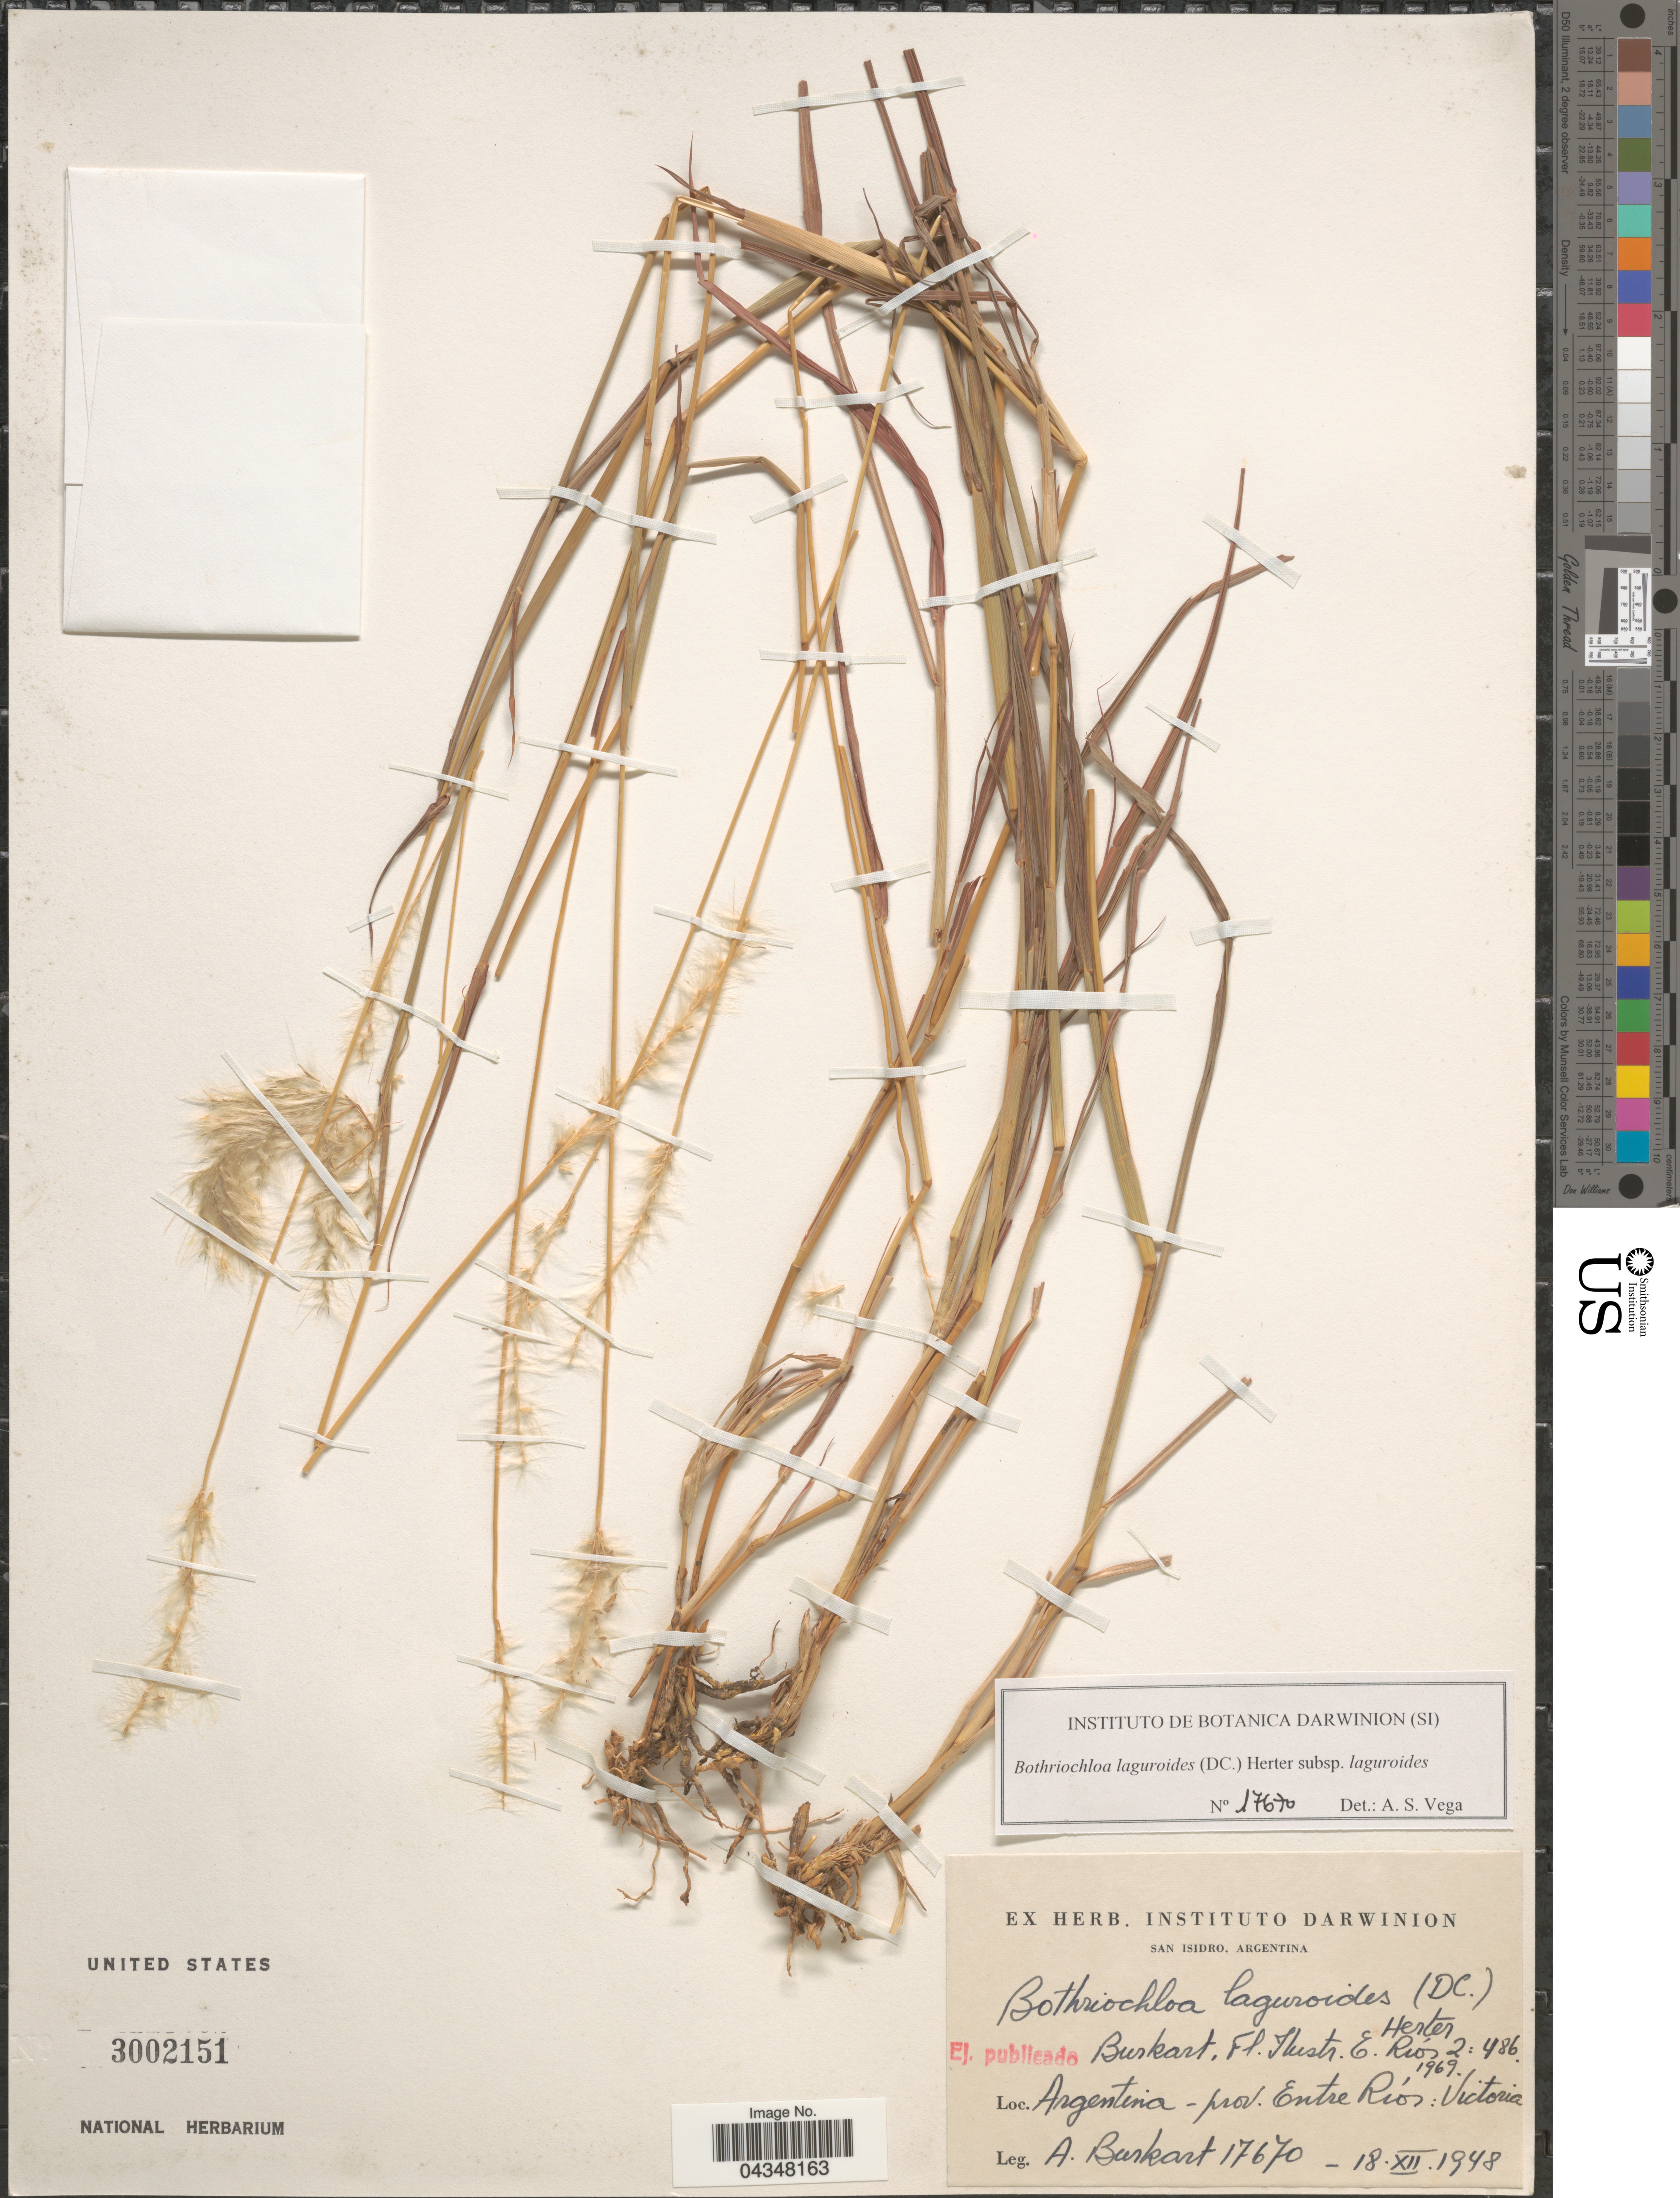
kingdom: Plantae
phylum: Tracheophyta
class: Liliopsida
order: Poales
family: Poaceae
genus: Bothriochloa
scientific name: Bothriochloa laguroides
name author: (DC.) Herter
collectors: A. E. Burkart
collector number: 17670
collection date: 1948-12-18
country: Argentina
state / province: Entre Rios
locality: Victoria.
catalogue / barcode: US 3002151